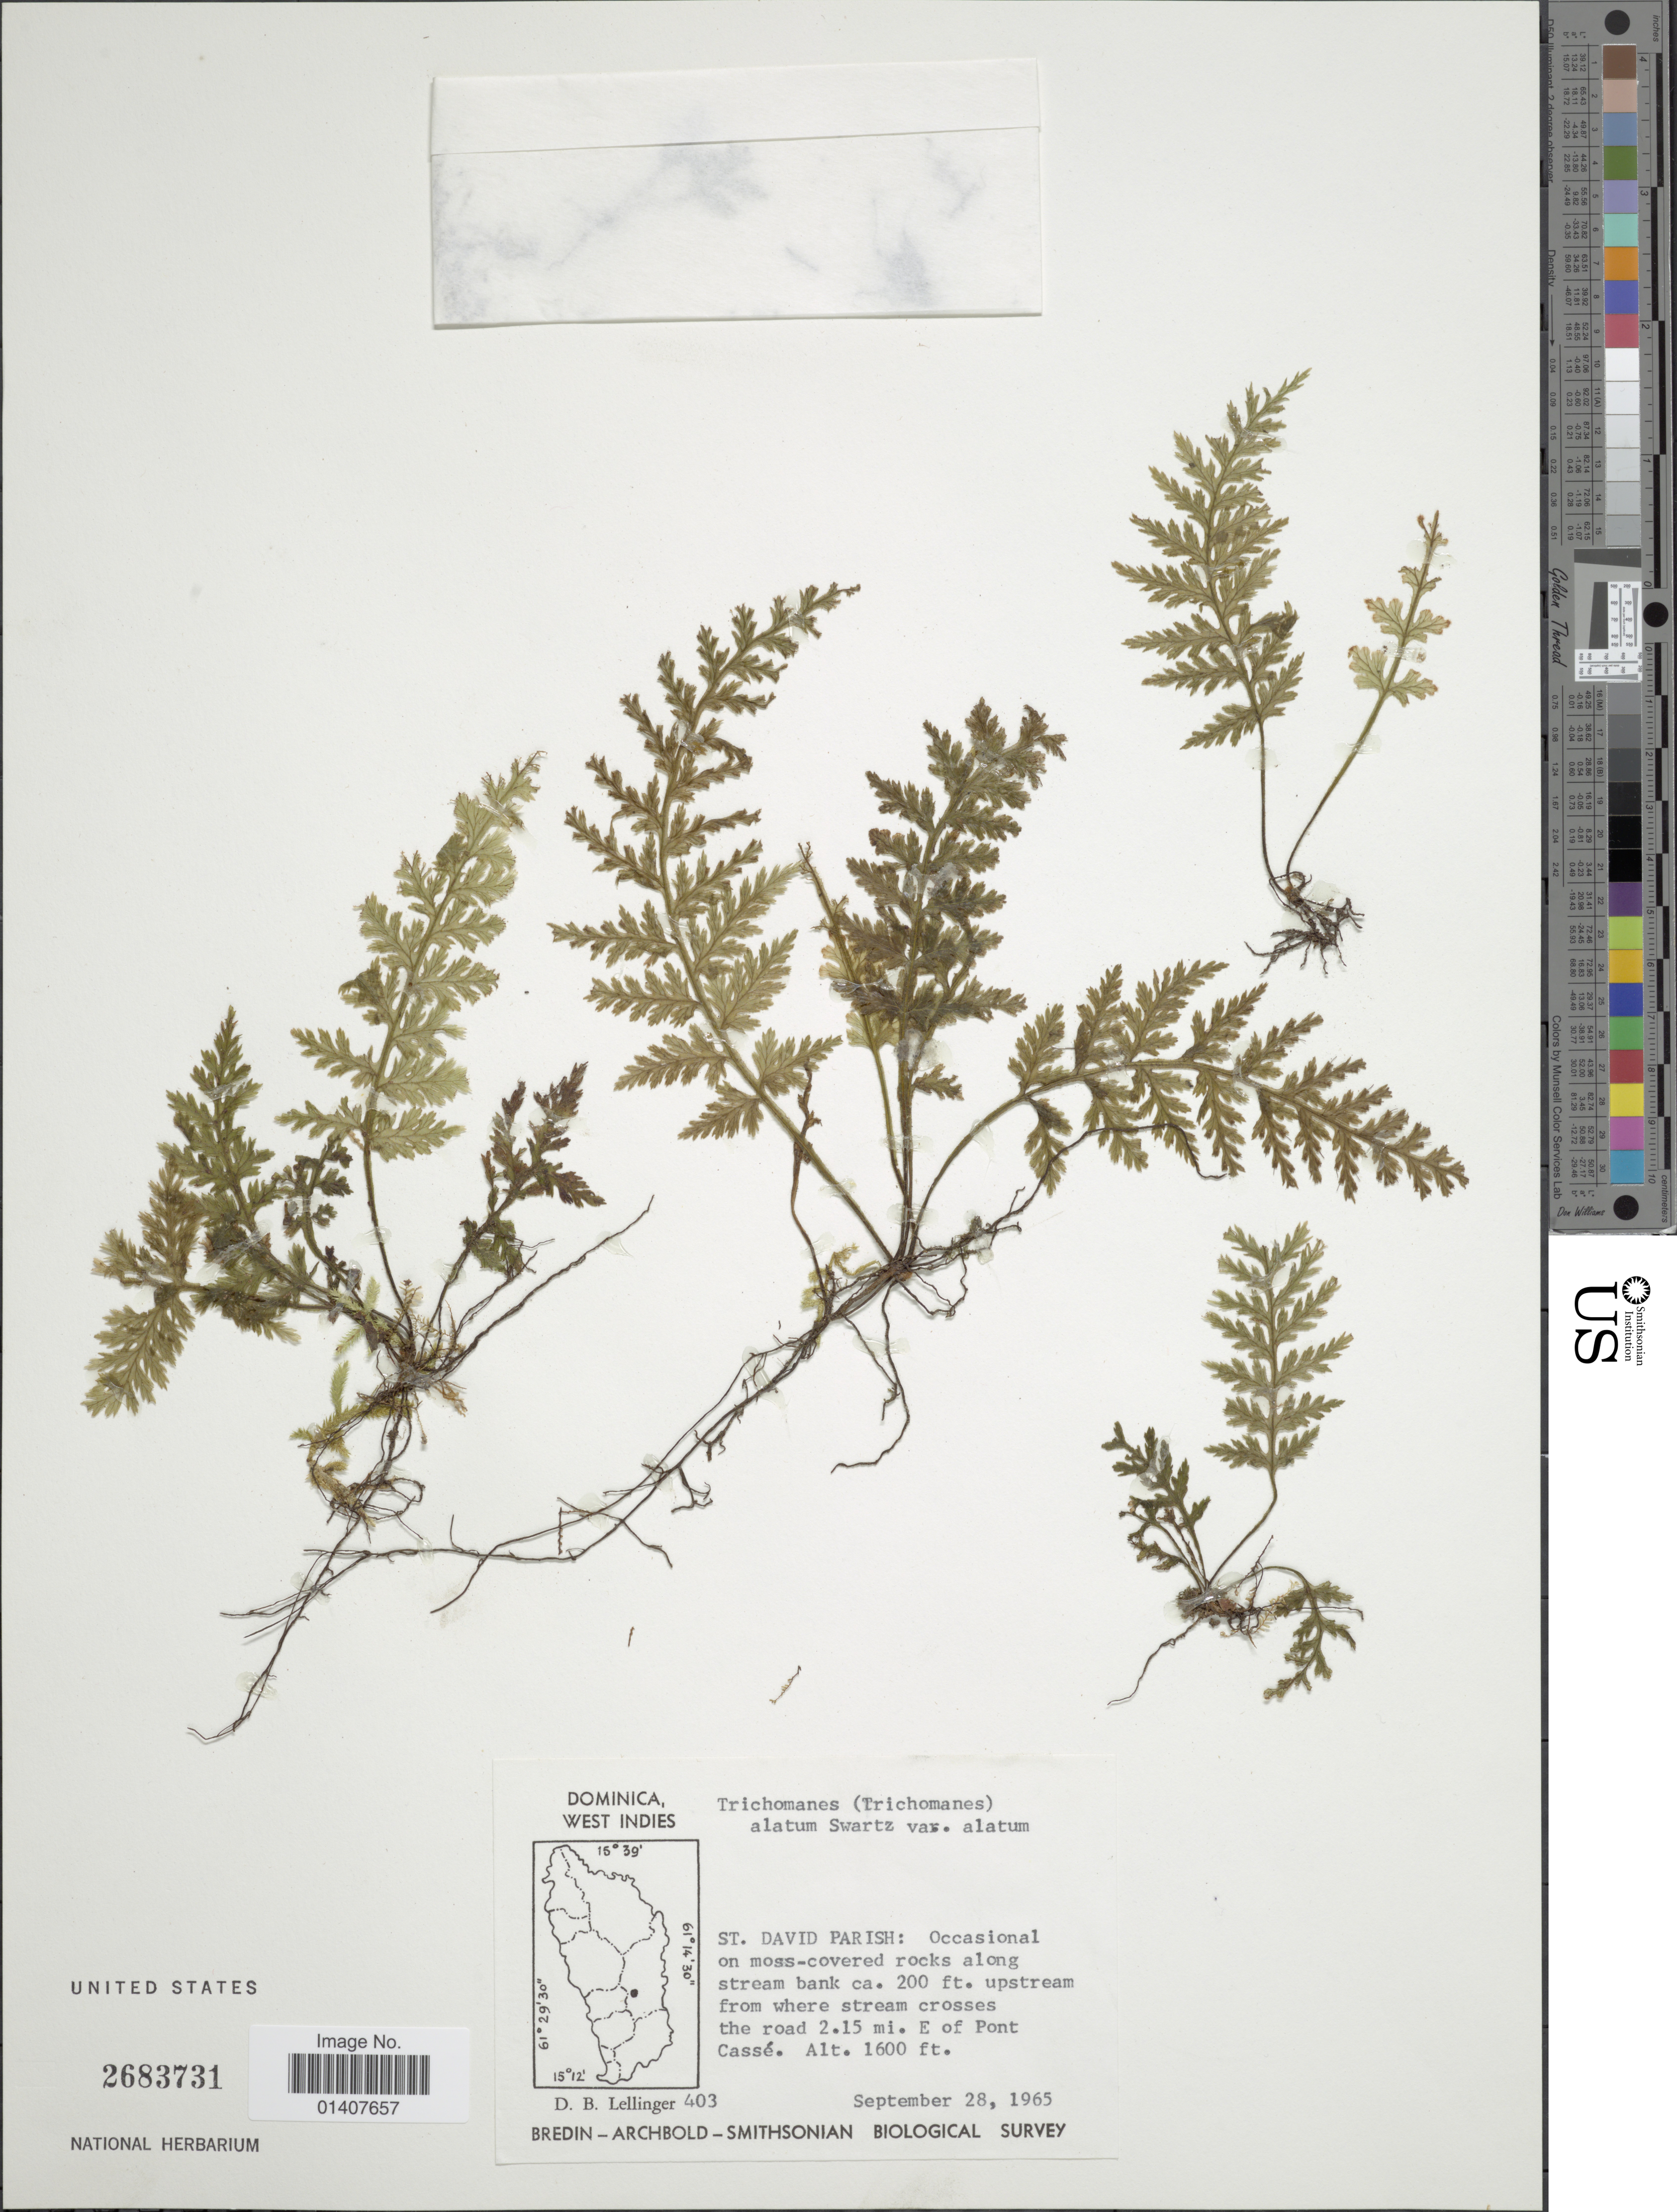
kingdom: Plantae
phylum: Tracheophyta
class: Polypodiopsida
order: Hymenophyllales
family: Hymenophyllaceae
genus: Trichomanes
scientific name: Trichomanes alatum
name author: Sw.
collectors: D. B. Lellinger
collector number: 403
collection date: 1965-09-28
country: Dominica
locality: Dominica West Indies, St.David parish: occasional on moss-covered rocks along stream bank,ca. 200ft upstream from where stream crosses the road 2.15 mi. E of Pont Cassé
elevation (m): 488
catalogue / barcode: US 2683731